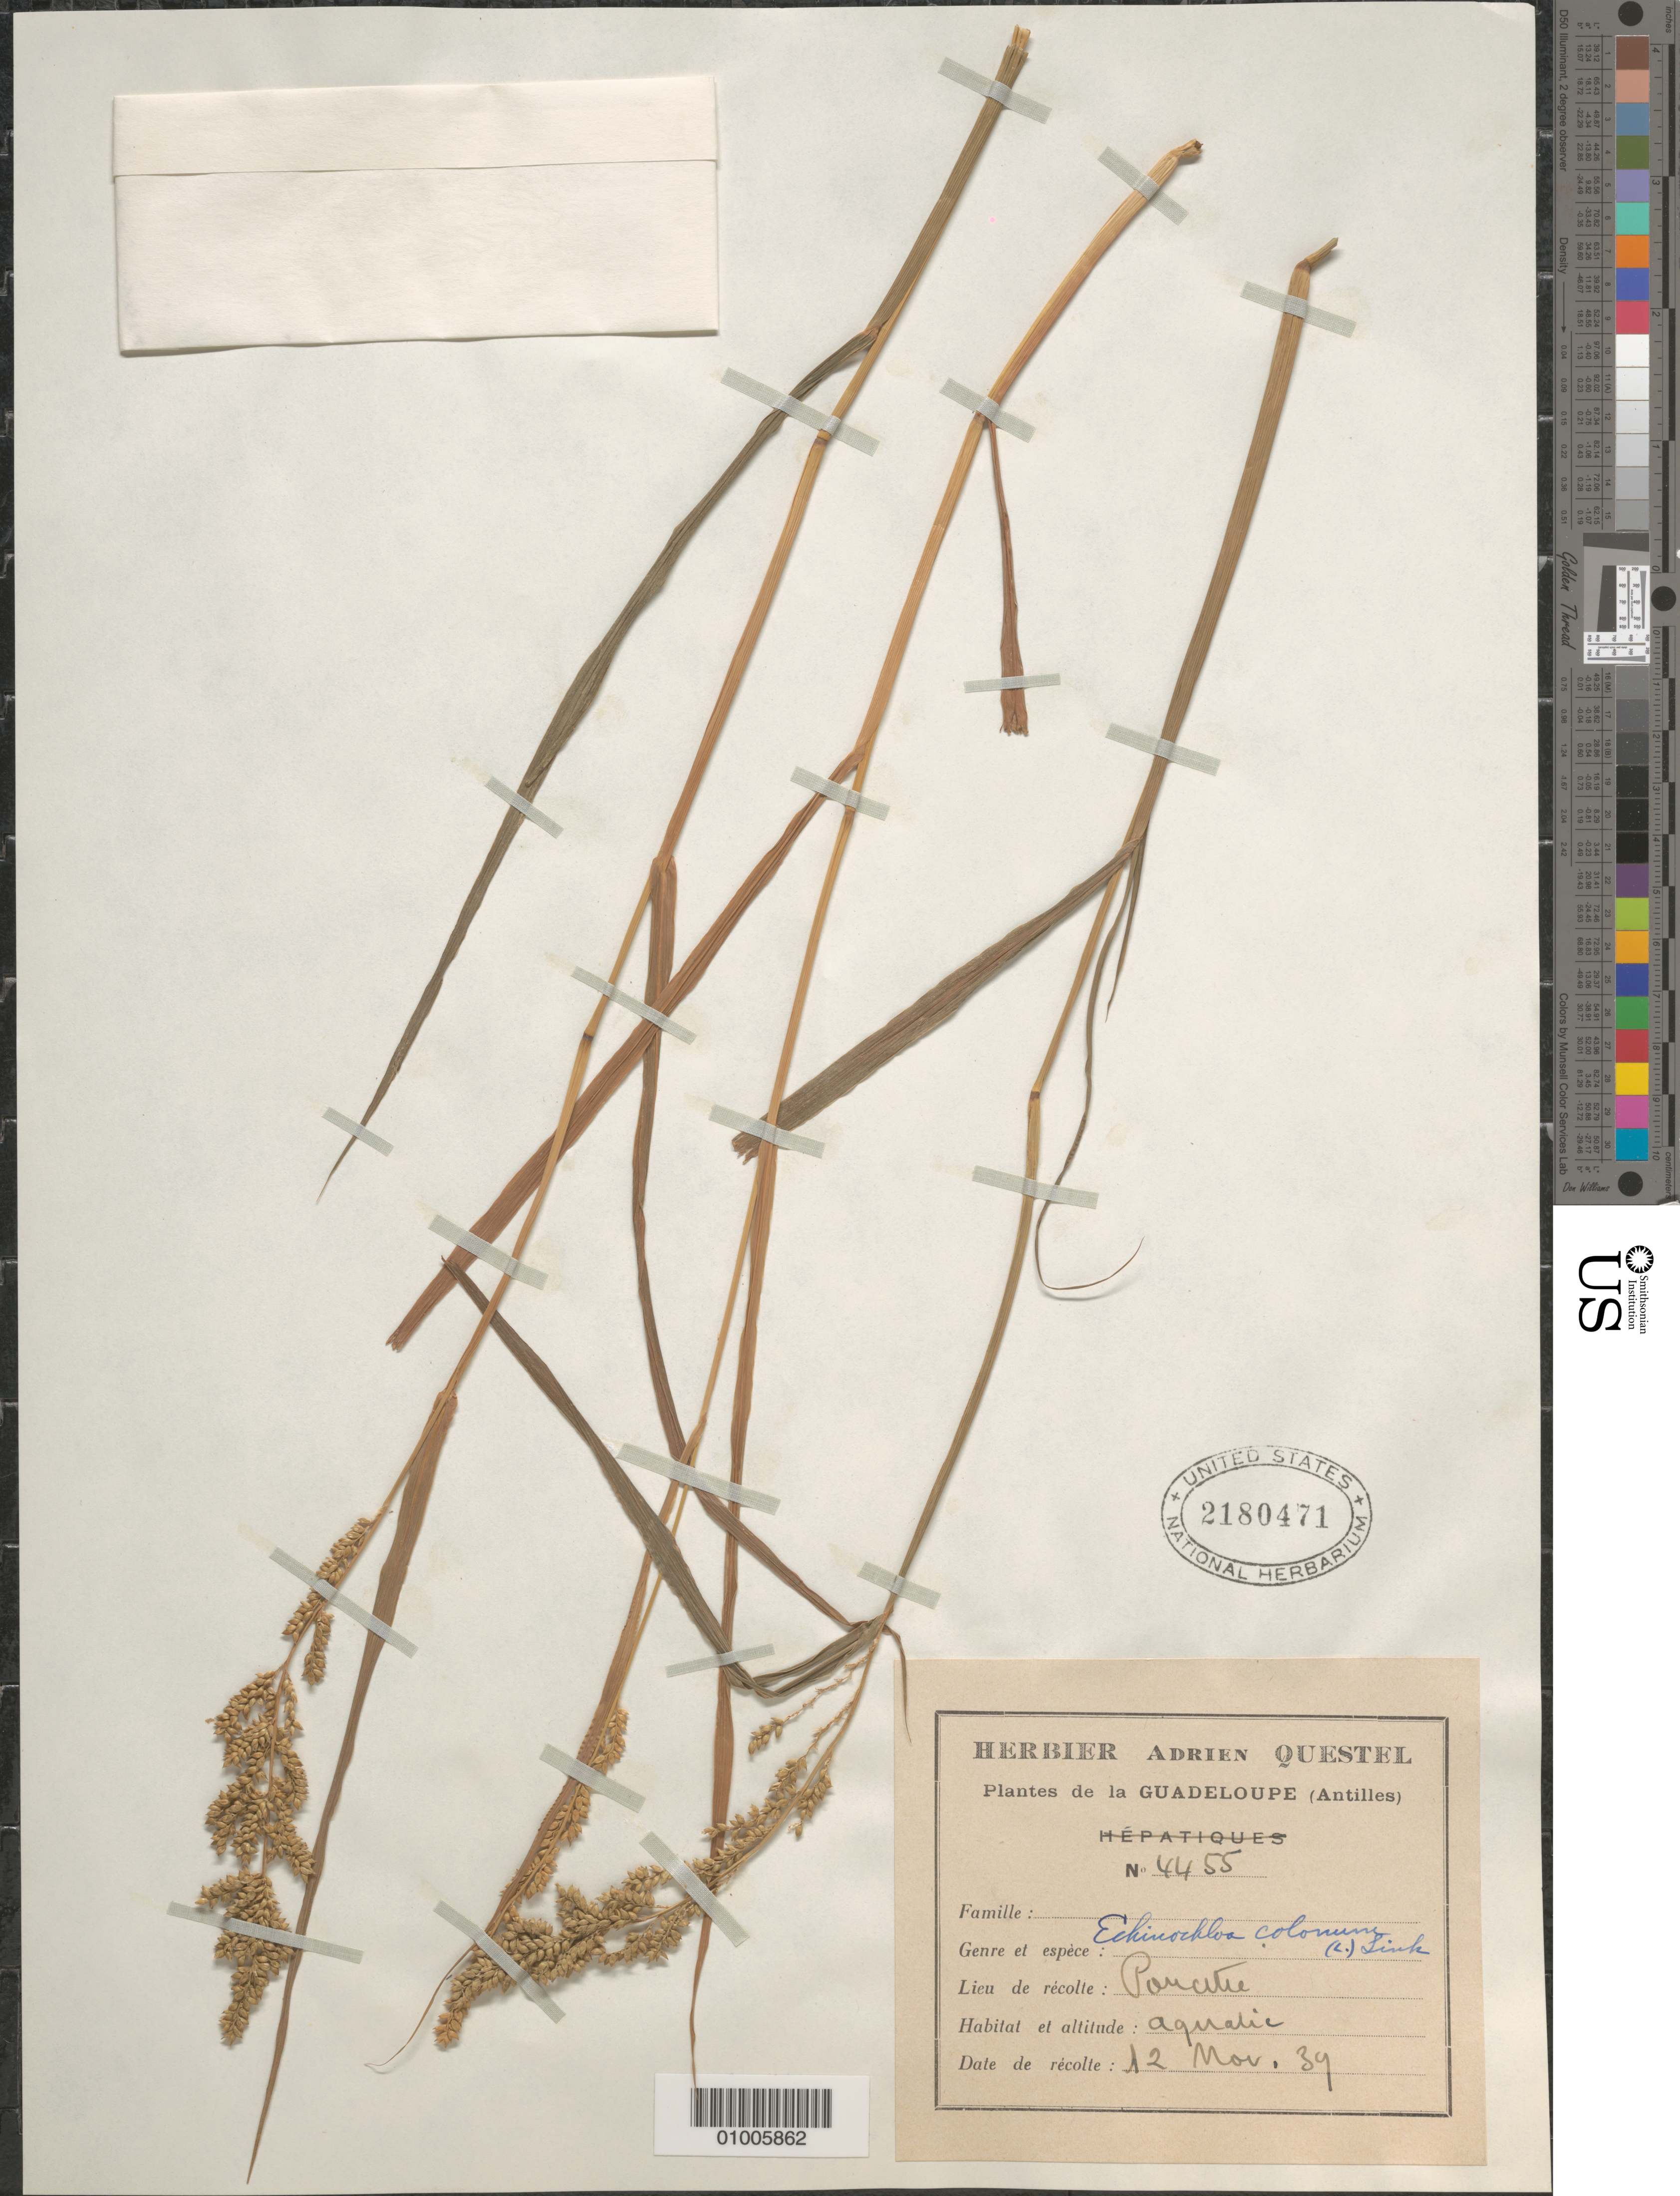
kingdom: Plantae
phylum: Tracheophyta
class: Liliopsida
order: Poales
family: Poaceae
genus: Echinochloa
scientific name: Echinochloa colona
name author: (L.) Link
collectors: A. Questel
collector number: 4455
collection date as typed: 12 Nov 1939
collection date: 1939-11-12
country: Guadeloupe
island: Basse Terre [Guadeloupe]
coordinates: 0 N, 0 E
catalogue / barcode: US 2180471